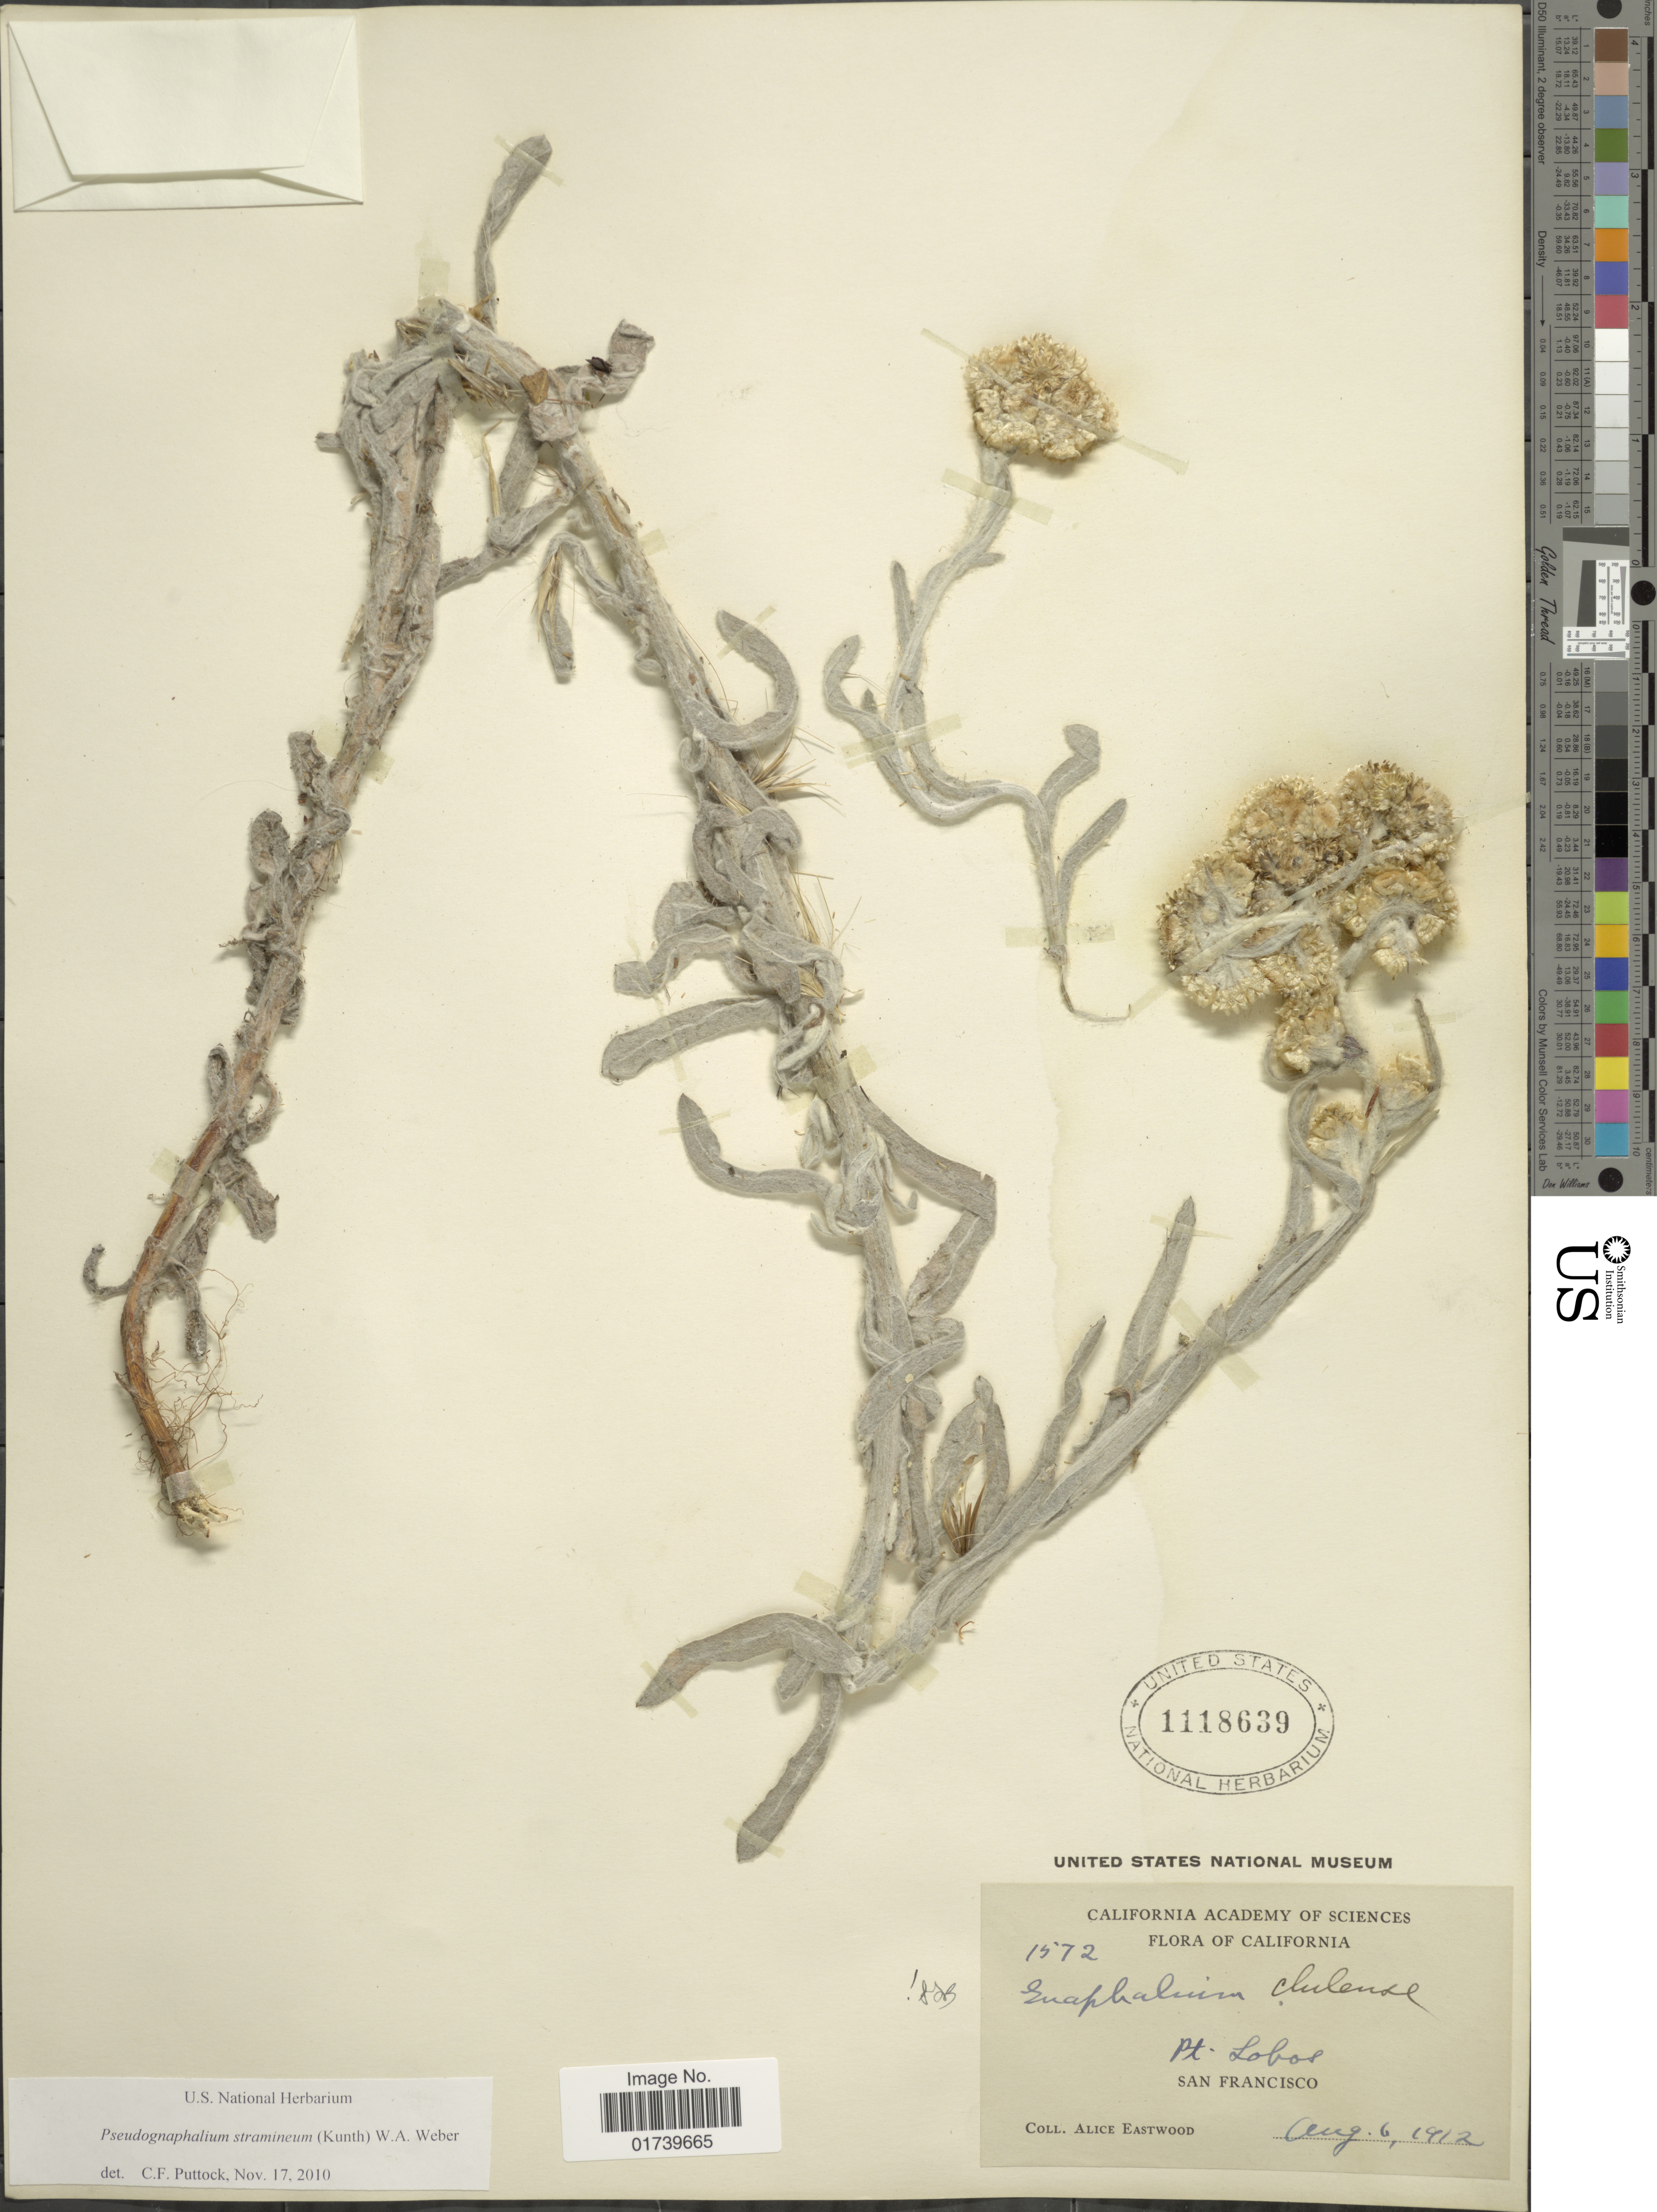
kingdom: Plantae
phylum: Tracheophyta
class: Magnoliopsida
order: Asterales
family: Asteraceae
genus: Pseudognaphalium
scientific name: Pseudognaphalium stramineum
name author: (Kunth) Anderb.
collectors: A. Eastwood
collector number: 1572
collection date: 1912-08-06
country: United States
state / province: California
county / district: San Francisco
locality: Pt. Lobos, San Francisco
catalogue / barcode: US 1118639